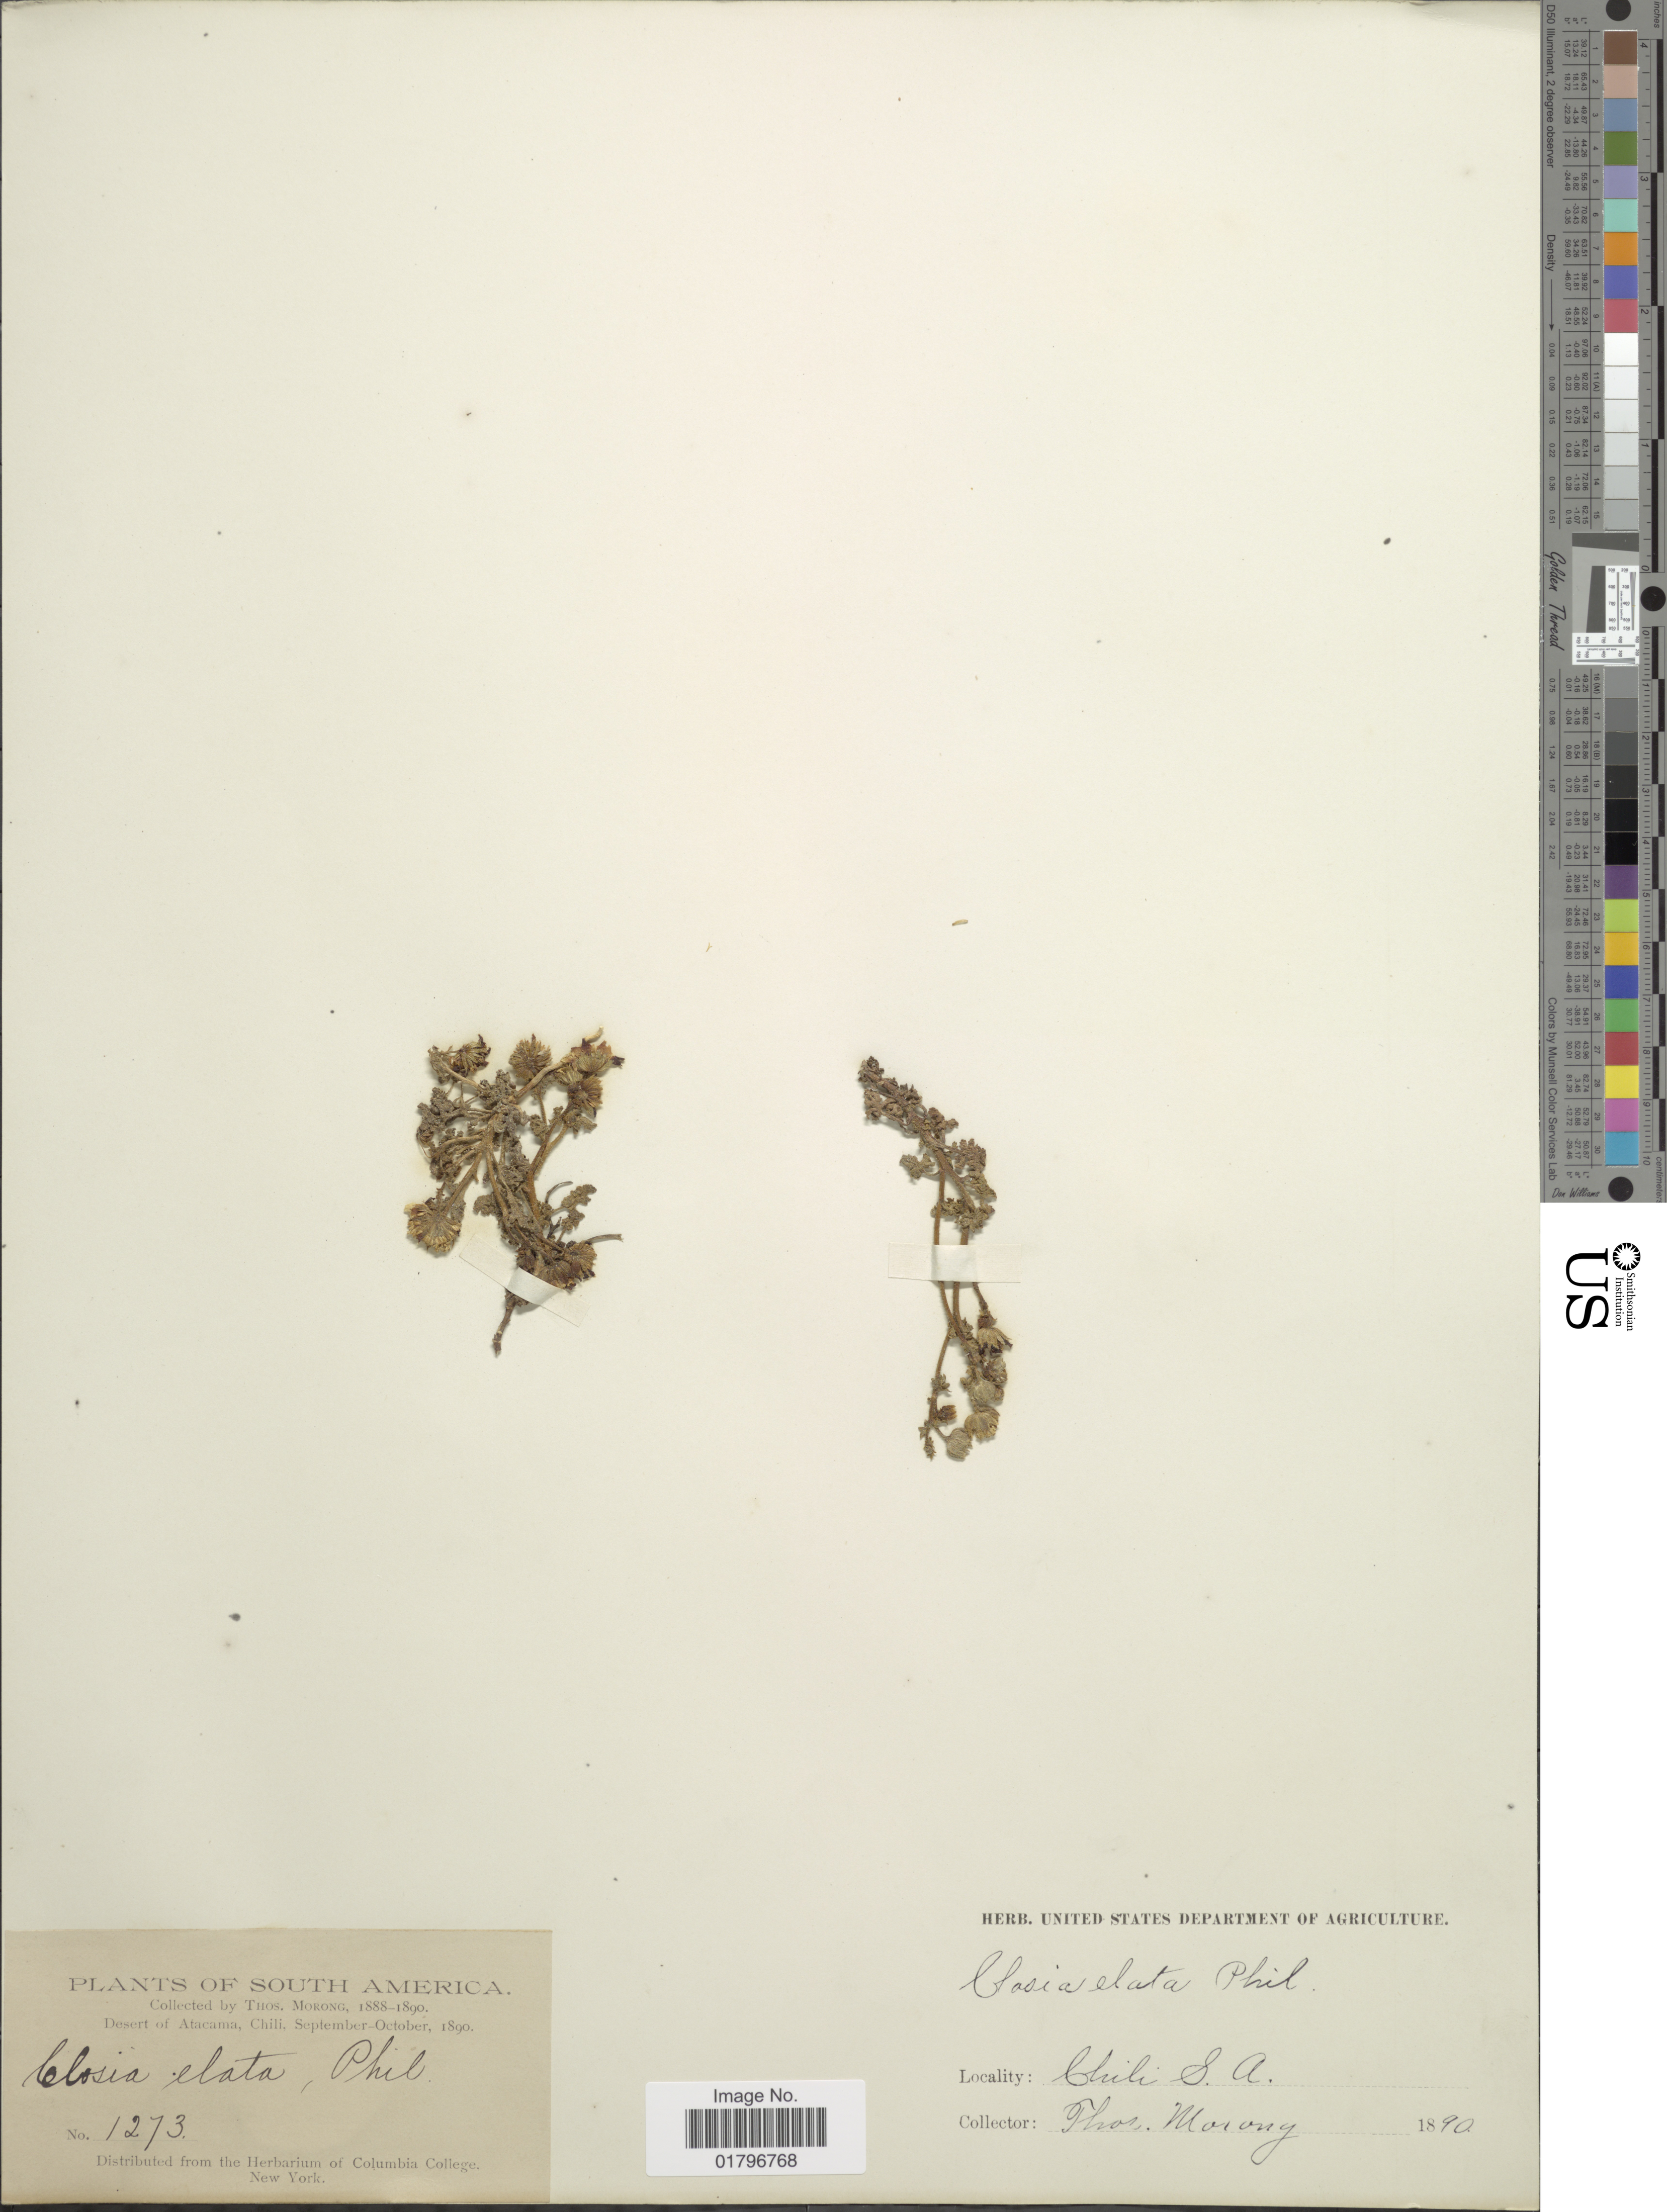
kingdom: Plantae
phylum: Tracheophyta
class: Magnoliopsida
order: Asterales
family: Asteraceae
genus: Closia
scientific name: Closia elata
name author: Phil.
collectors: ex herb. T. Morong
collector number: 1273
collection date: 1890-09/1890-10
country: Chile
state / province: Atacama (III)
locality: South America. Desert of Atacama, Chili